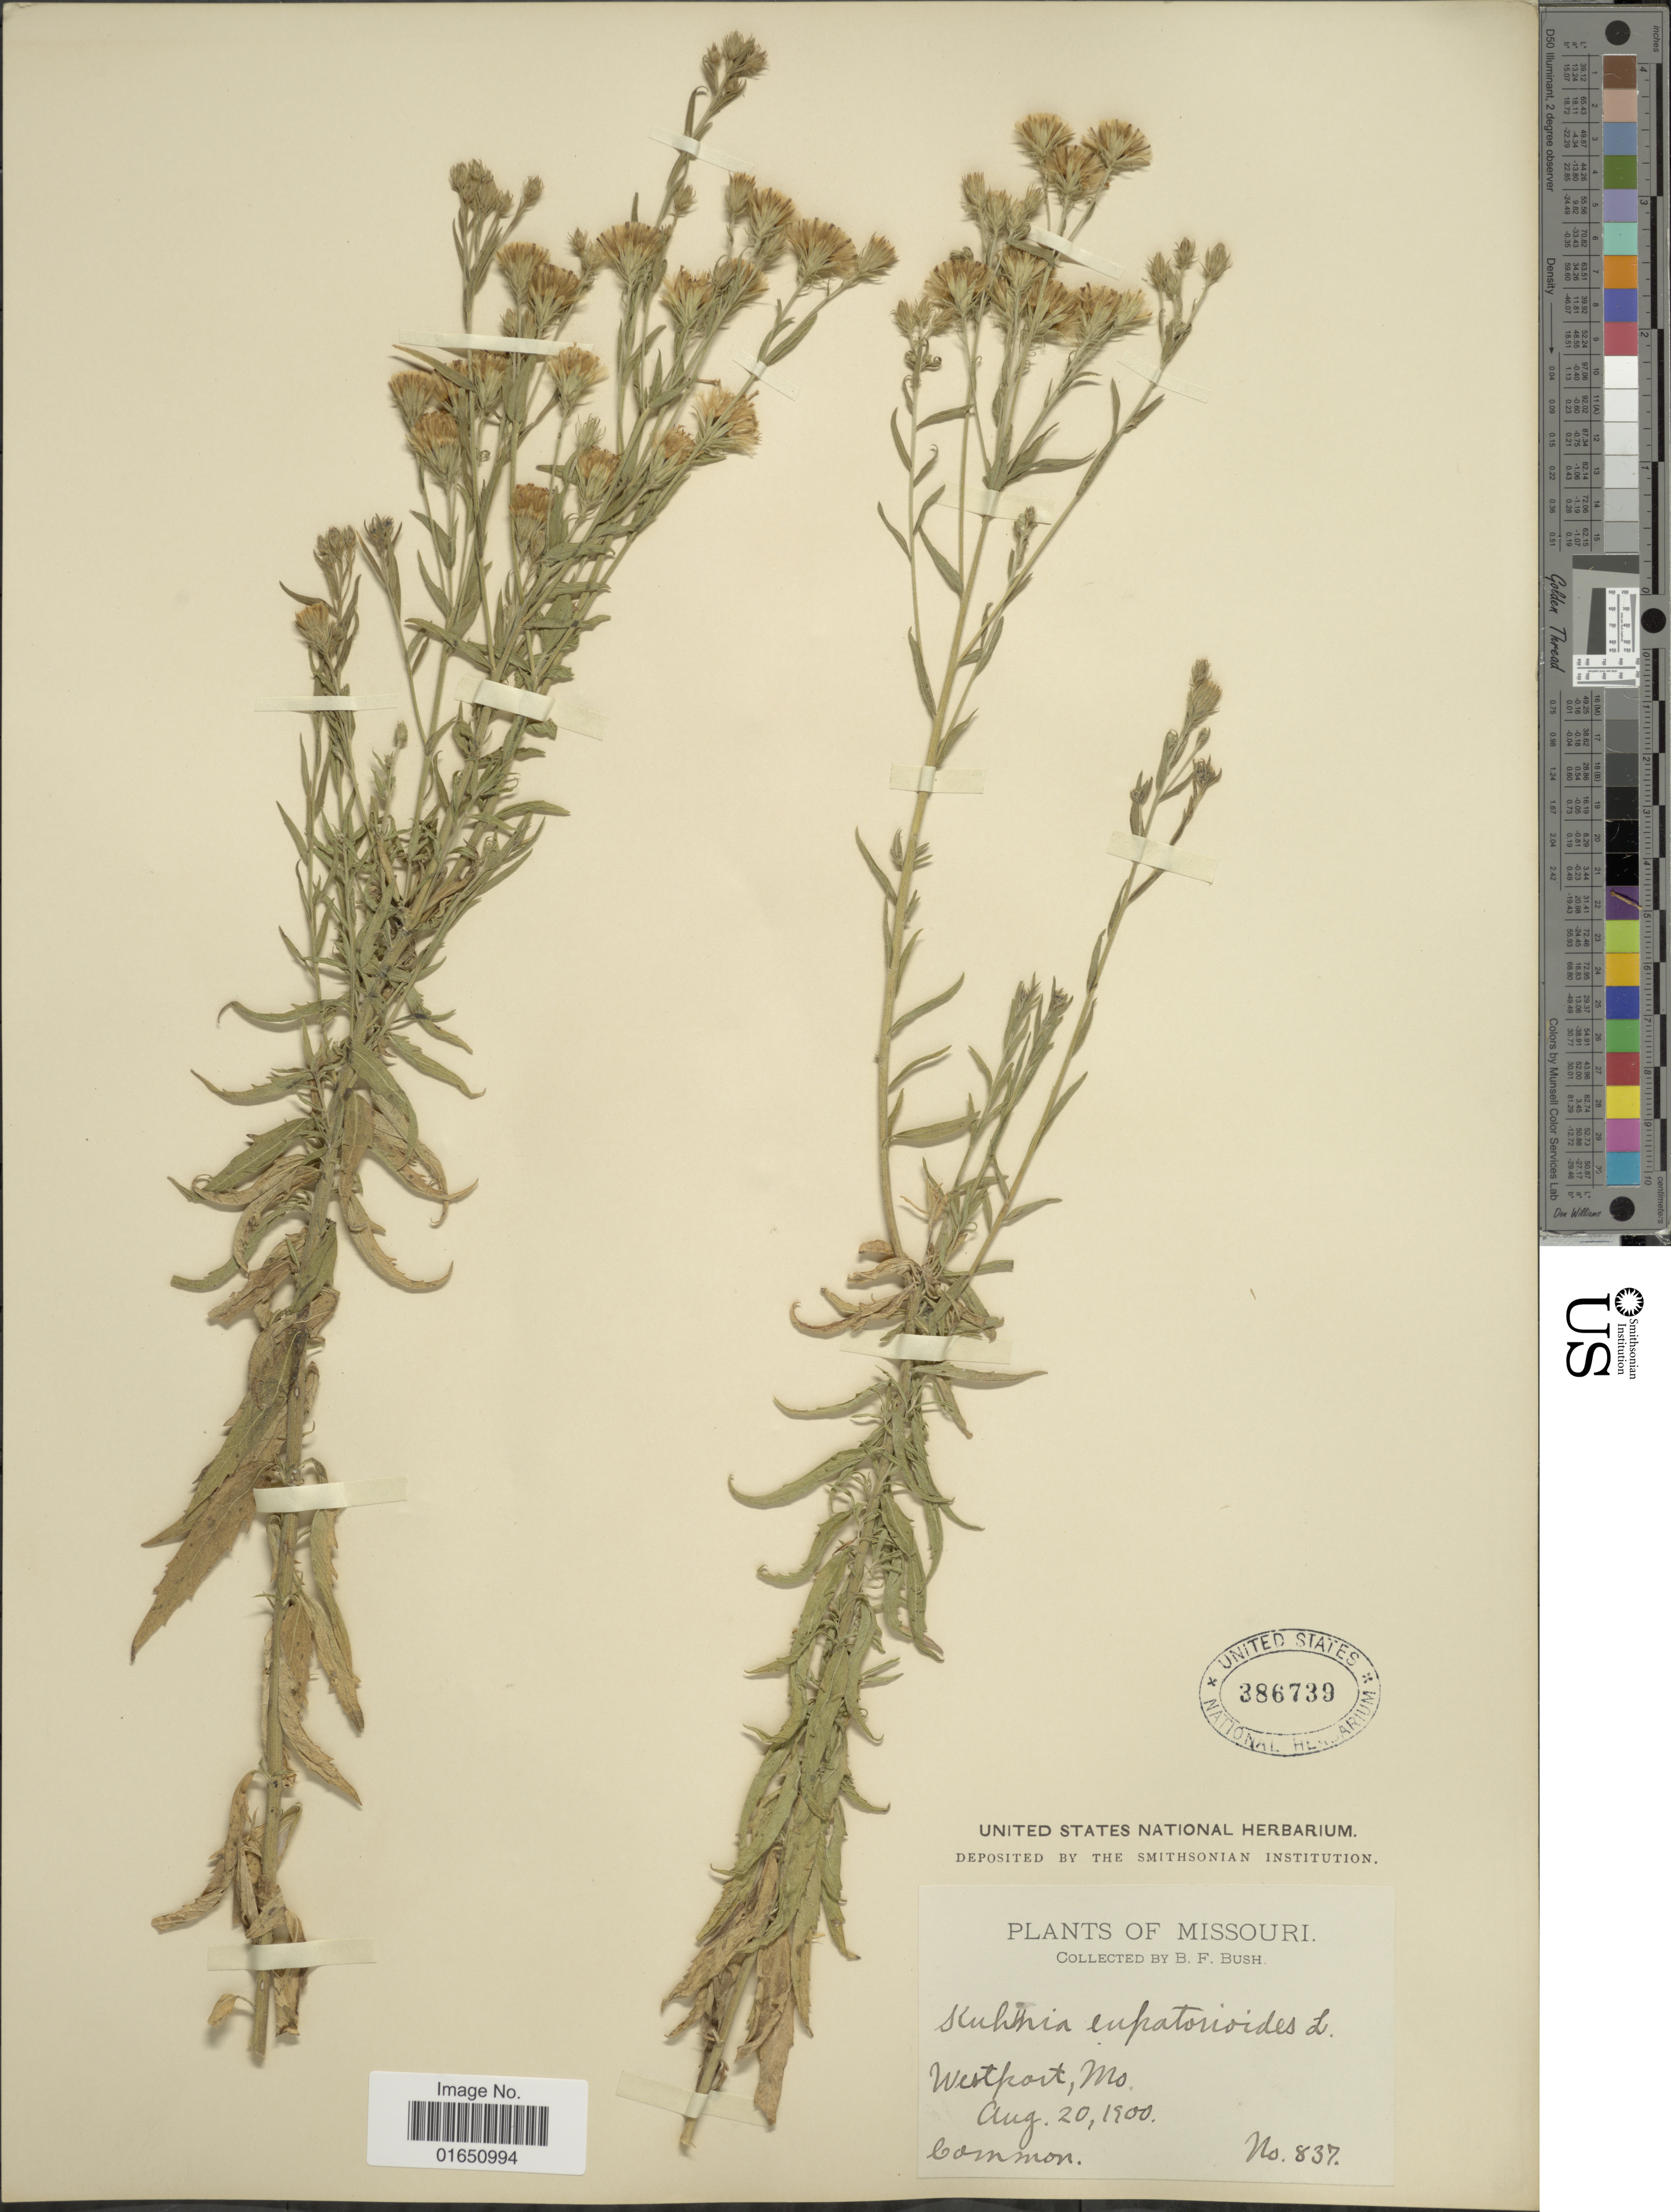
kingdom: Plantae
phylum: Tracheophyta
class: Magnoliopsida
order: Asterales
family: Asteraceae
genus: Brickellia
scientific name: Brickellia eupatorioides var. corymbulosa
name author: (Torr. & A. Gray) Shinners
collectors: B. F. Bush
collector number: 837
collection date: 1900-08-20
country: United States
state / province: Missouri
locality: Westport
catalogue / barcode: US 386739